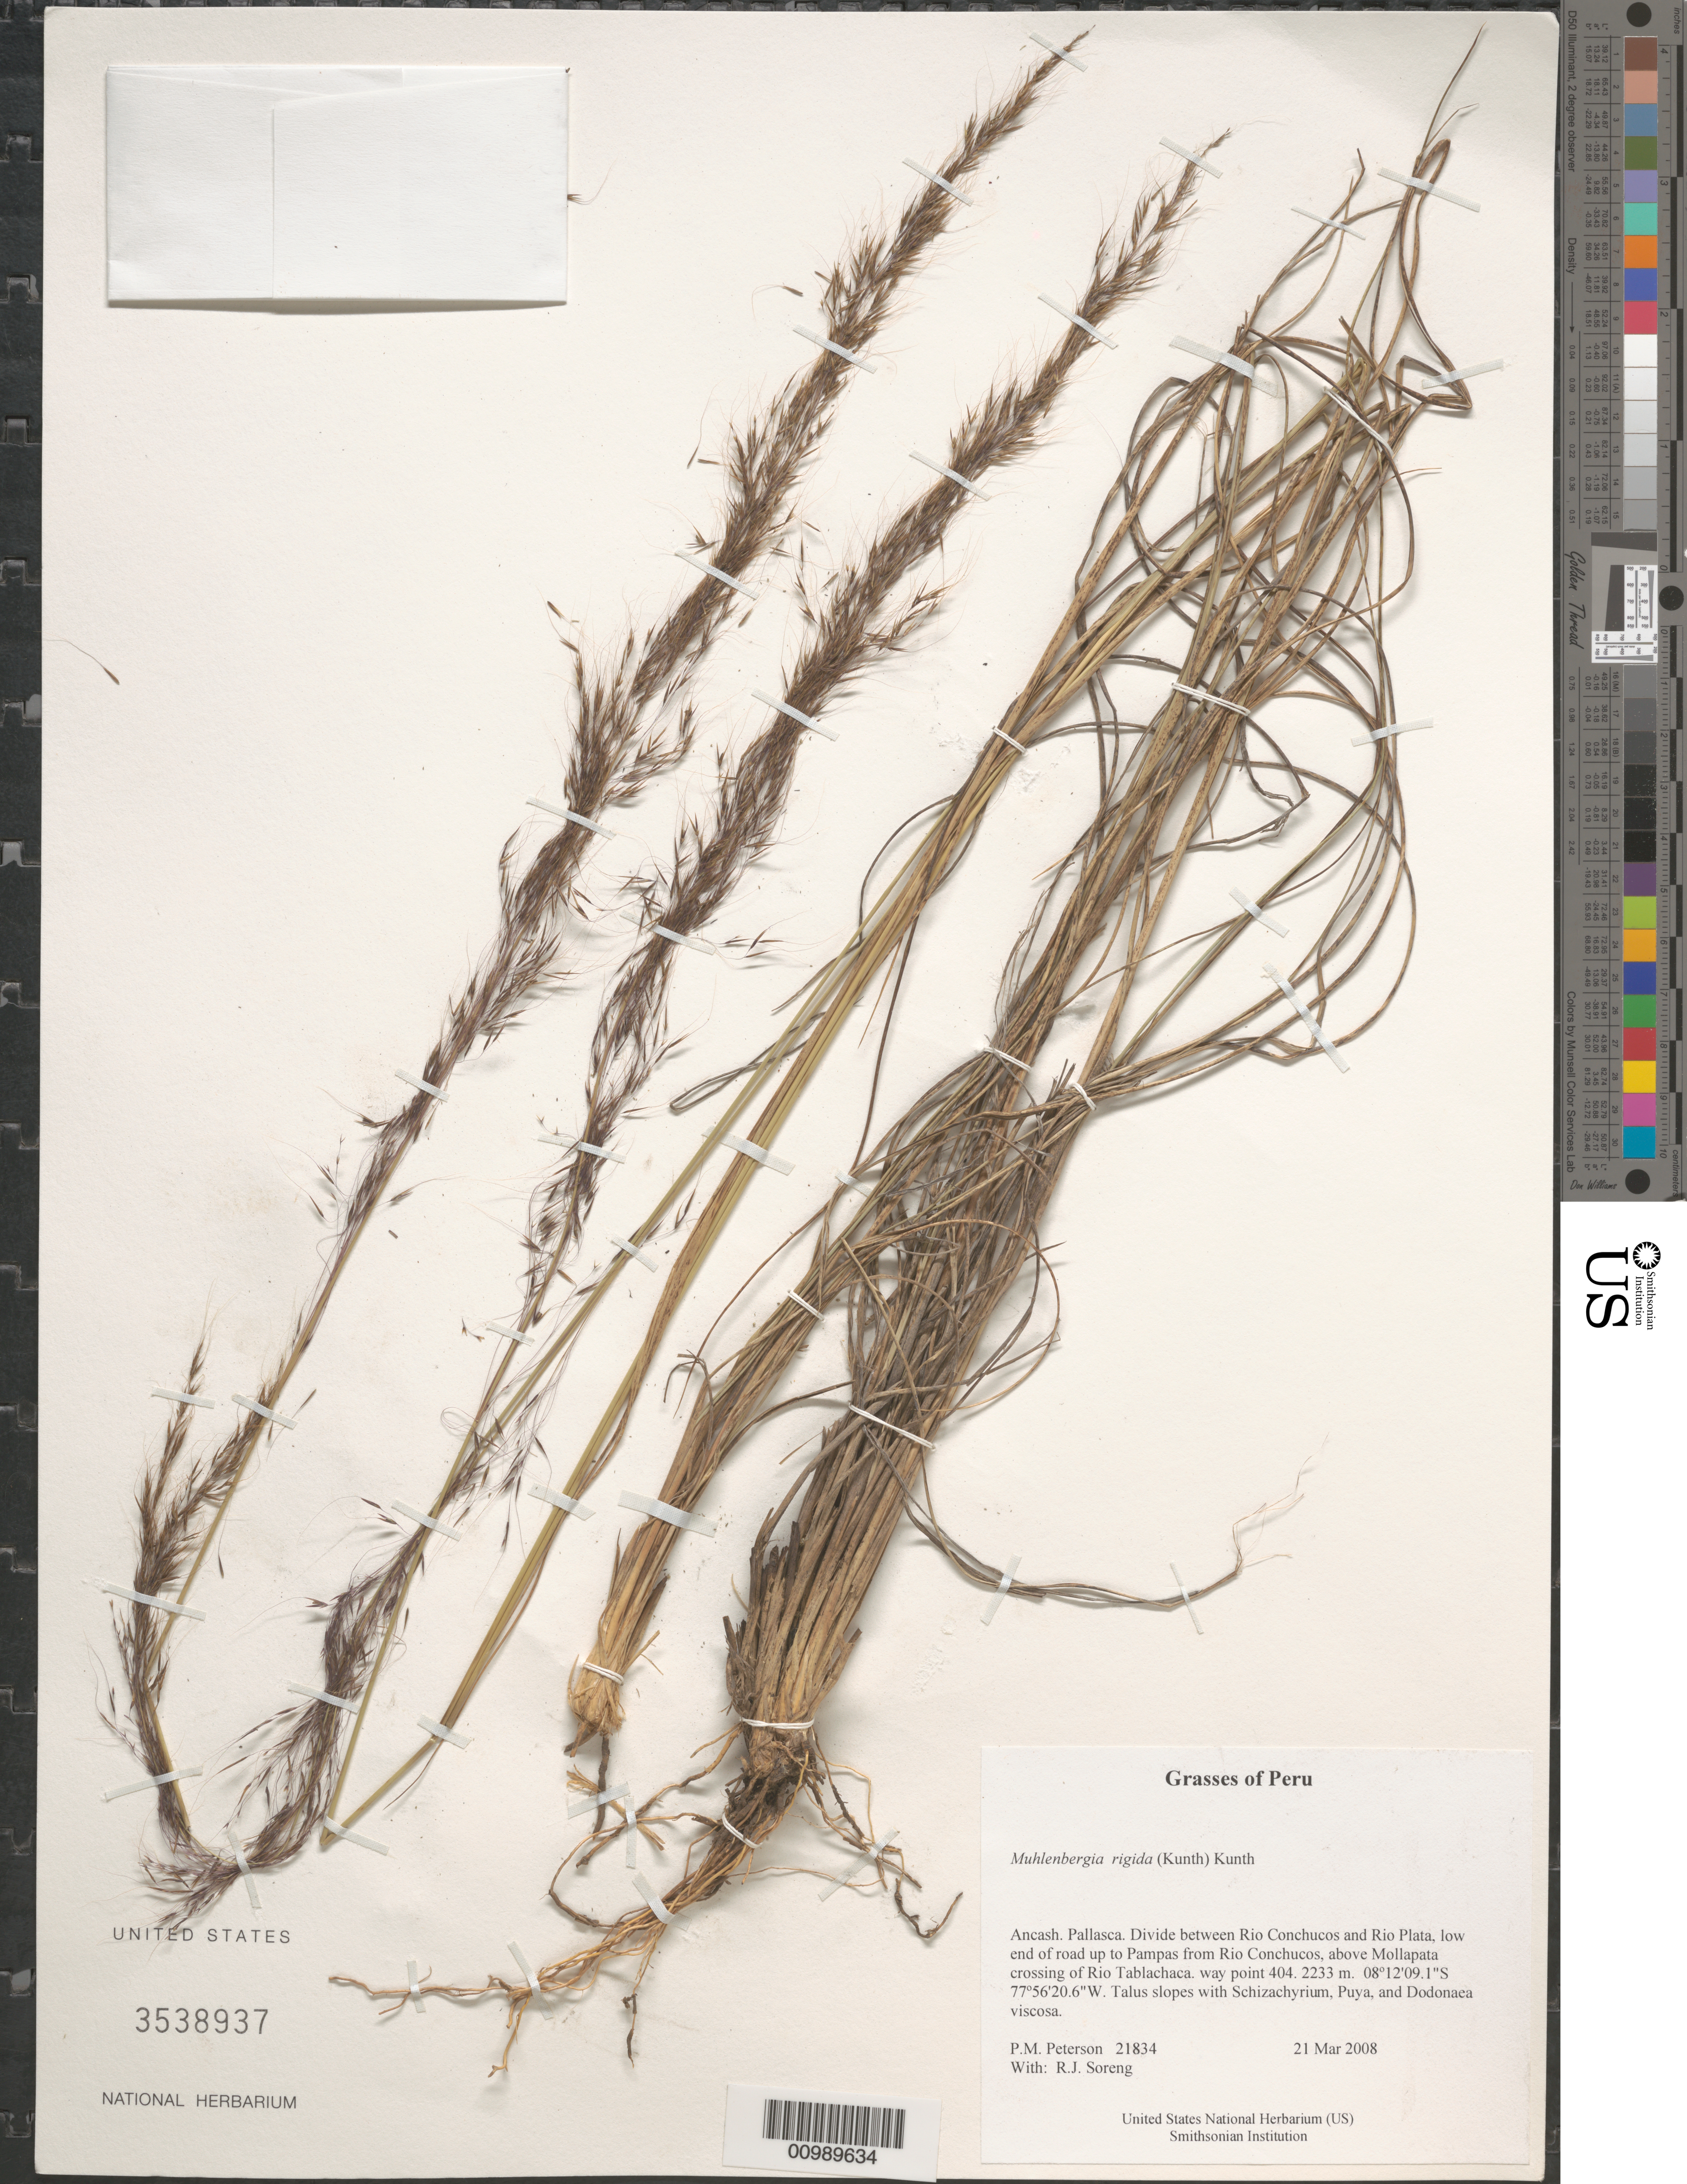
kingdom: Plantae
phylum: Tracheophyta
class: Liliopsida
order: Poales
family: Poaceae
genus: Muhlenbergia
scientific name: Muhlenbergia rigida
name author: (Kunth) Kunth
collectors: P. M. Peterson & R. J. Soreng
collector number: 21834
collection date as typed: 21 Mar 2008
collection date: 2008-03-21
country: Peru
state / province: Ancash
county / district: Pallasca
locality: Divide between Rio Conchucos and Rio Plata, low end of road up to Pampas from Rio Conchucos, above Mollapata crossing of Rio Tablachaca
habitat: Talus slopes with Schizachyrium, Puya, and Dodonaea viscosa.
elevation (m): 2233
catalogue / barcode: US 3538937